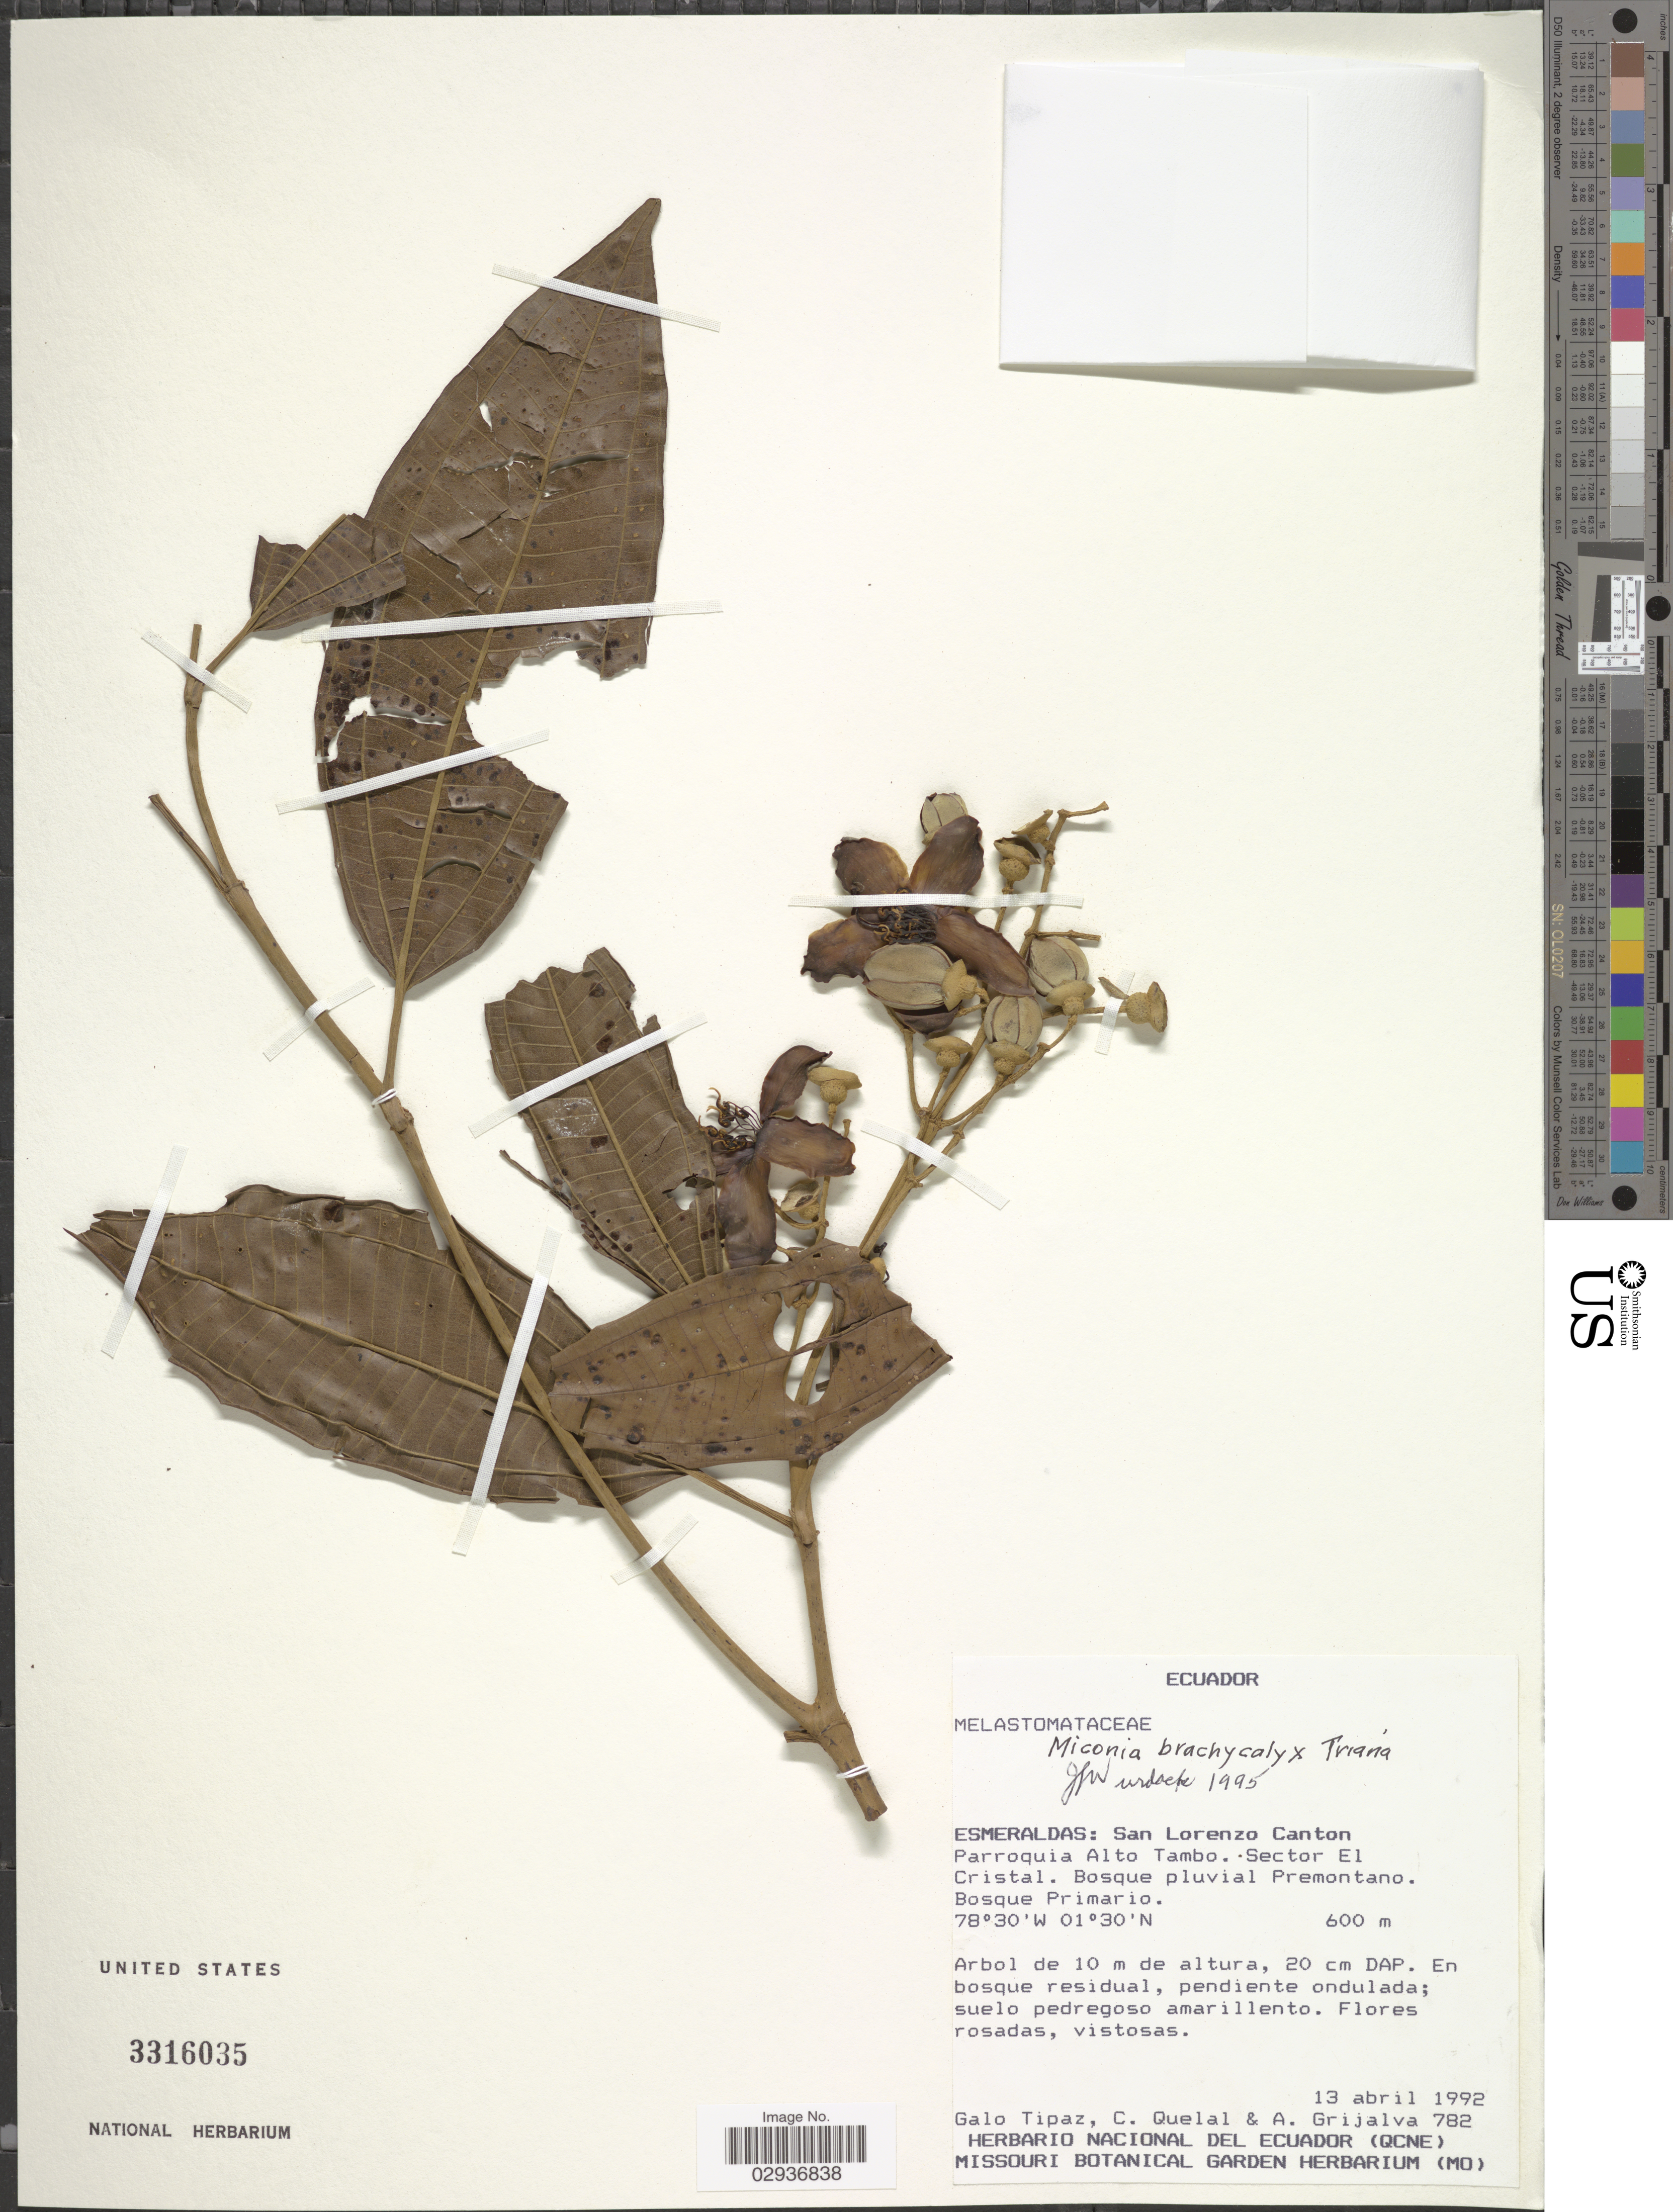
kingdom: Plantae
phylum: Tracheophyta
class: Magnoliopsida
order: Myrtales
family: Melastomataceae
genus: Miconia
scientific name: Miconia brachycalyx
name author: Triana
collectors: G. Tipaz, C. Quelal & A. Grijalva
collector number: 782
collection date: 1992-04-13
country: Ecuador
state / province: Esmeraldas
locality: San Lorenzo Canton. Parroquia Alto Tambo. Sector El Cristal.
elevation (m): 600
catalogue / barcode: US 3316035